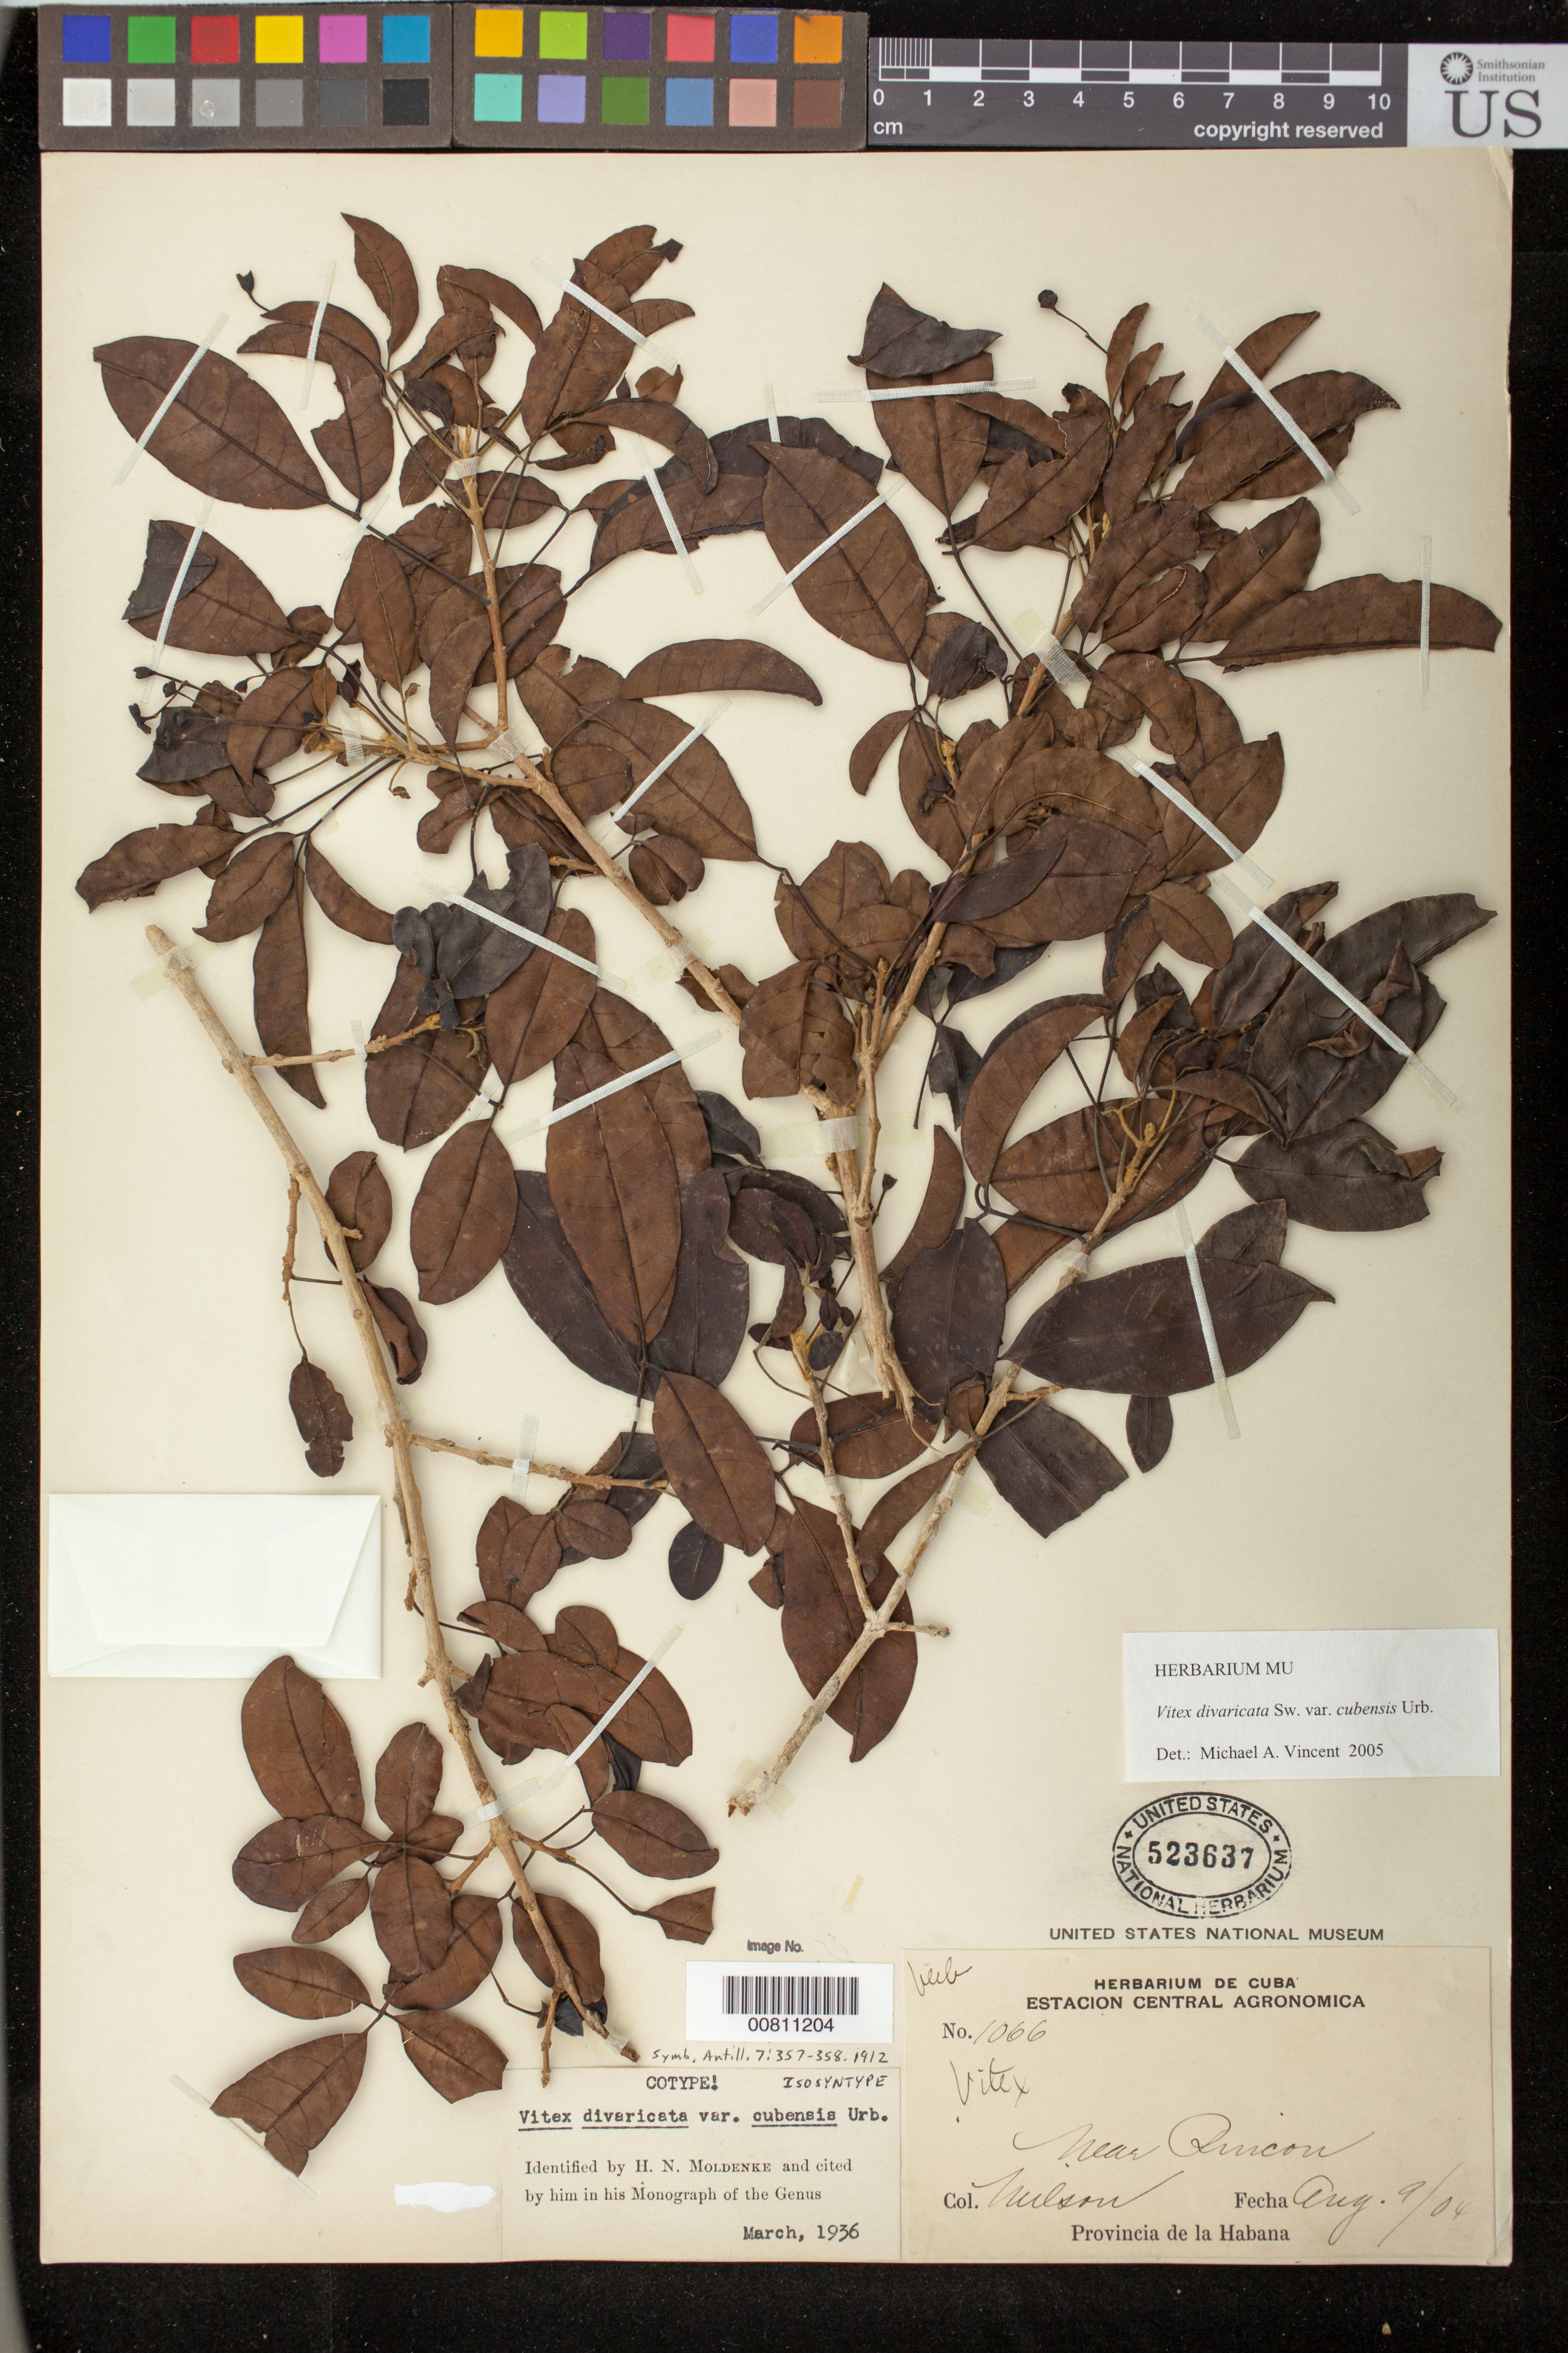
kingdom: Plantae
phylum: Tracheophyta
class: Magnoliopsida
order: Lamiales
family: Lamiaceae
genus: Vitex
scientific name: Vitex divaricata var. cubensis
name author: Urb.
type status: Isosyntype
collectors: P. Wilson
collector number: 1066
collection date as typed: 09 Aug 1904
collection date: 1904-08-09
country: Cuba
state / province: La Habana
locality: Provincia de la Habana, Near Rincon.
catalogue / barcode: US 523637